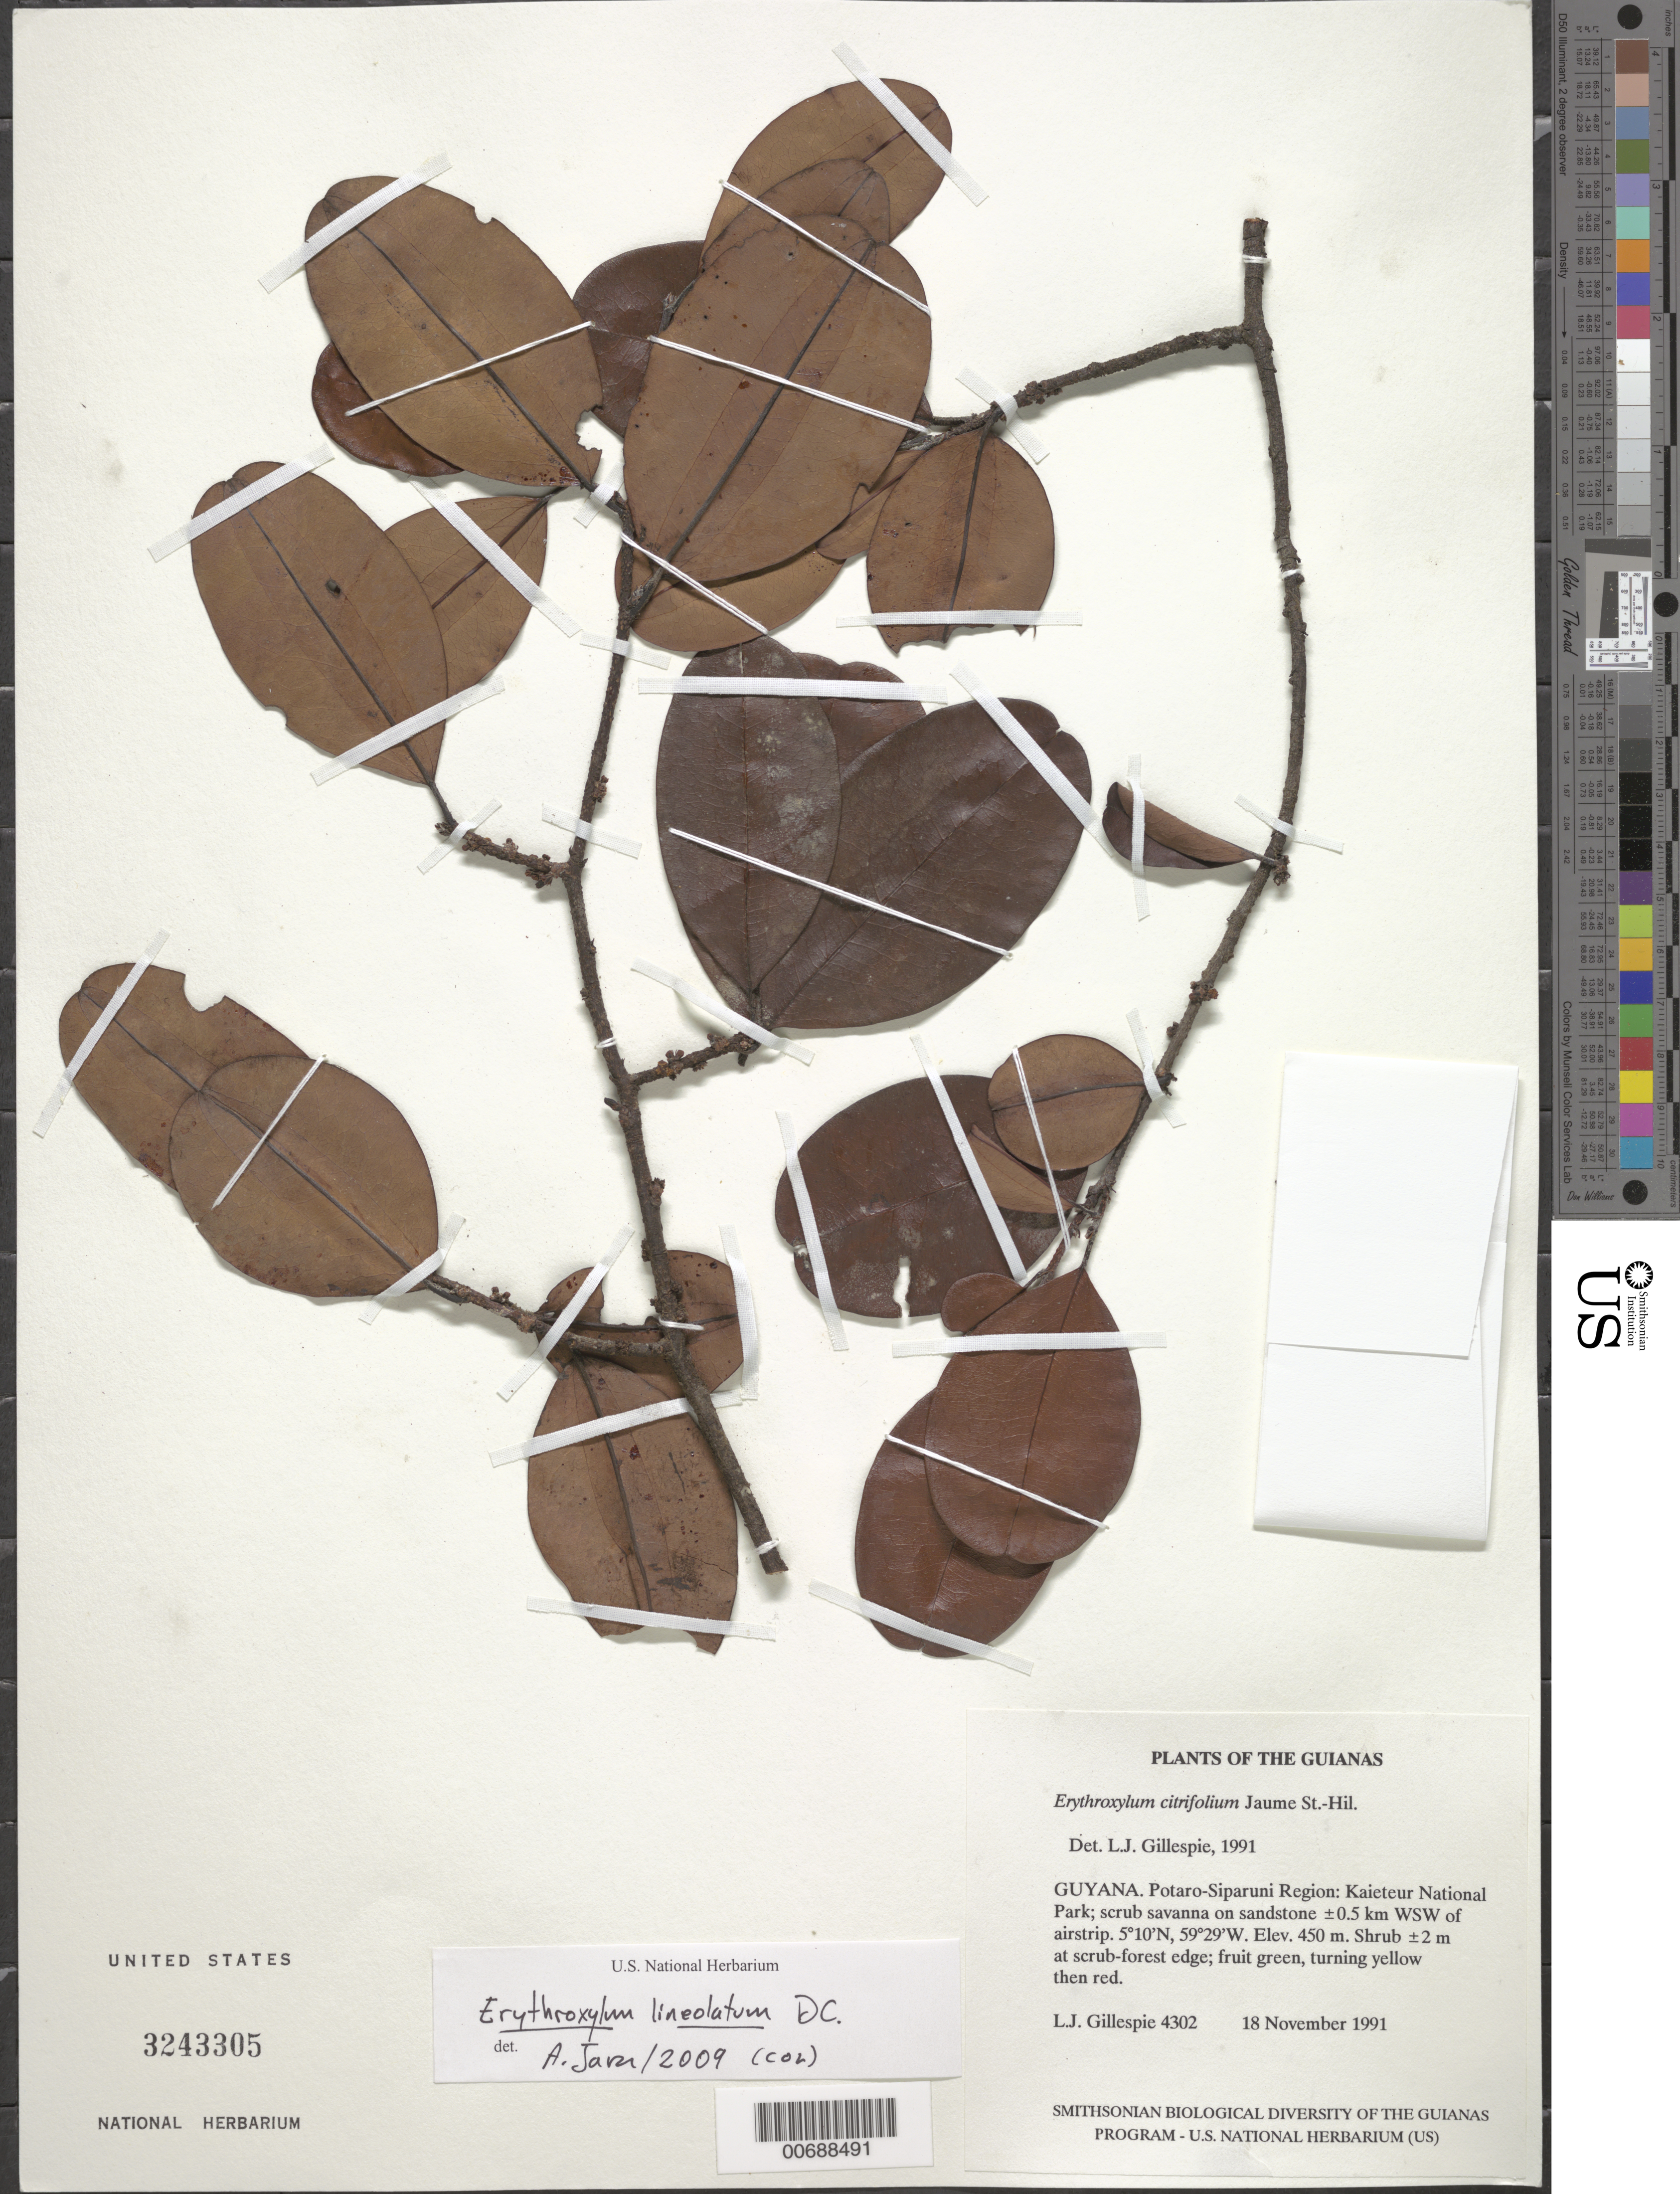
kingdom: Plantae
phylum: Tracheophyta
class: Magnoliopsida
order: Malpighiales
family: Erythroxylaceae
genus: Erythroxylum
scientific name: Erythroxylum lineolatum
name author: DC.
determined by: Java, A.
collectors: L. J. Gillespie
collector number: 4302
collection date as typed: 18 November 1991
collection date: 1991-11-18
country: Guyana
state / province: Potaro-Siparuni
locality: Kaieteur National Park; ±0.5 km WSW of airstrip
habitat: Scrub savanna on sandstone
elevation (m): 450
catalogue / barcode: US 3243305